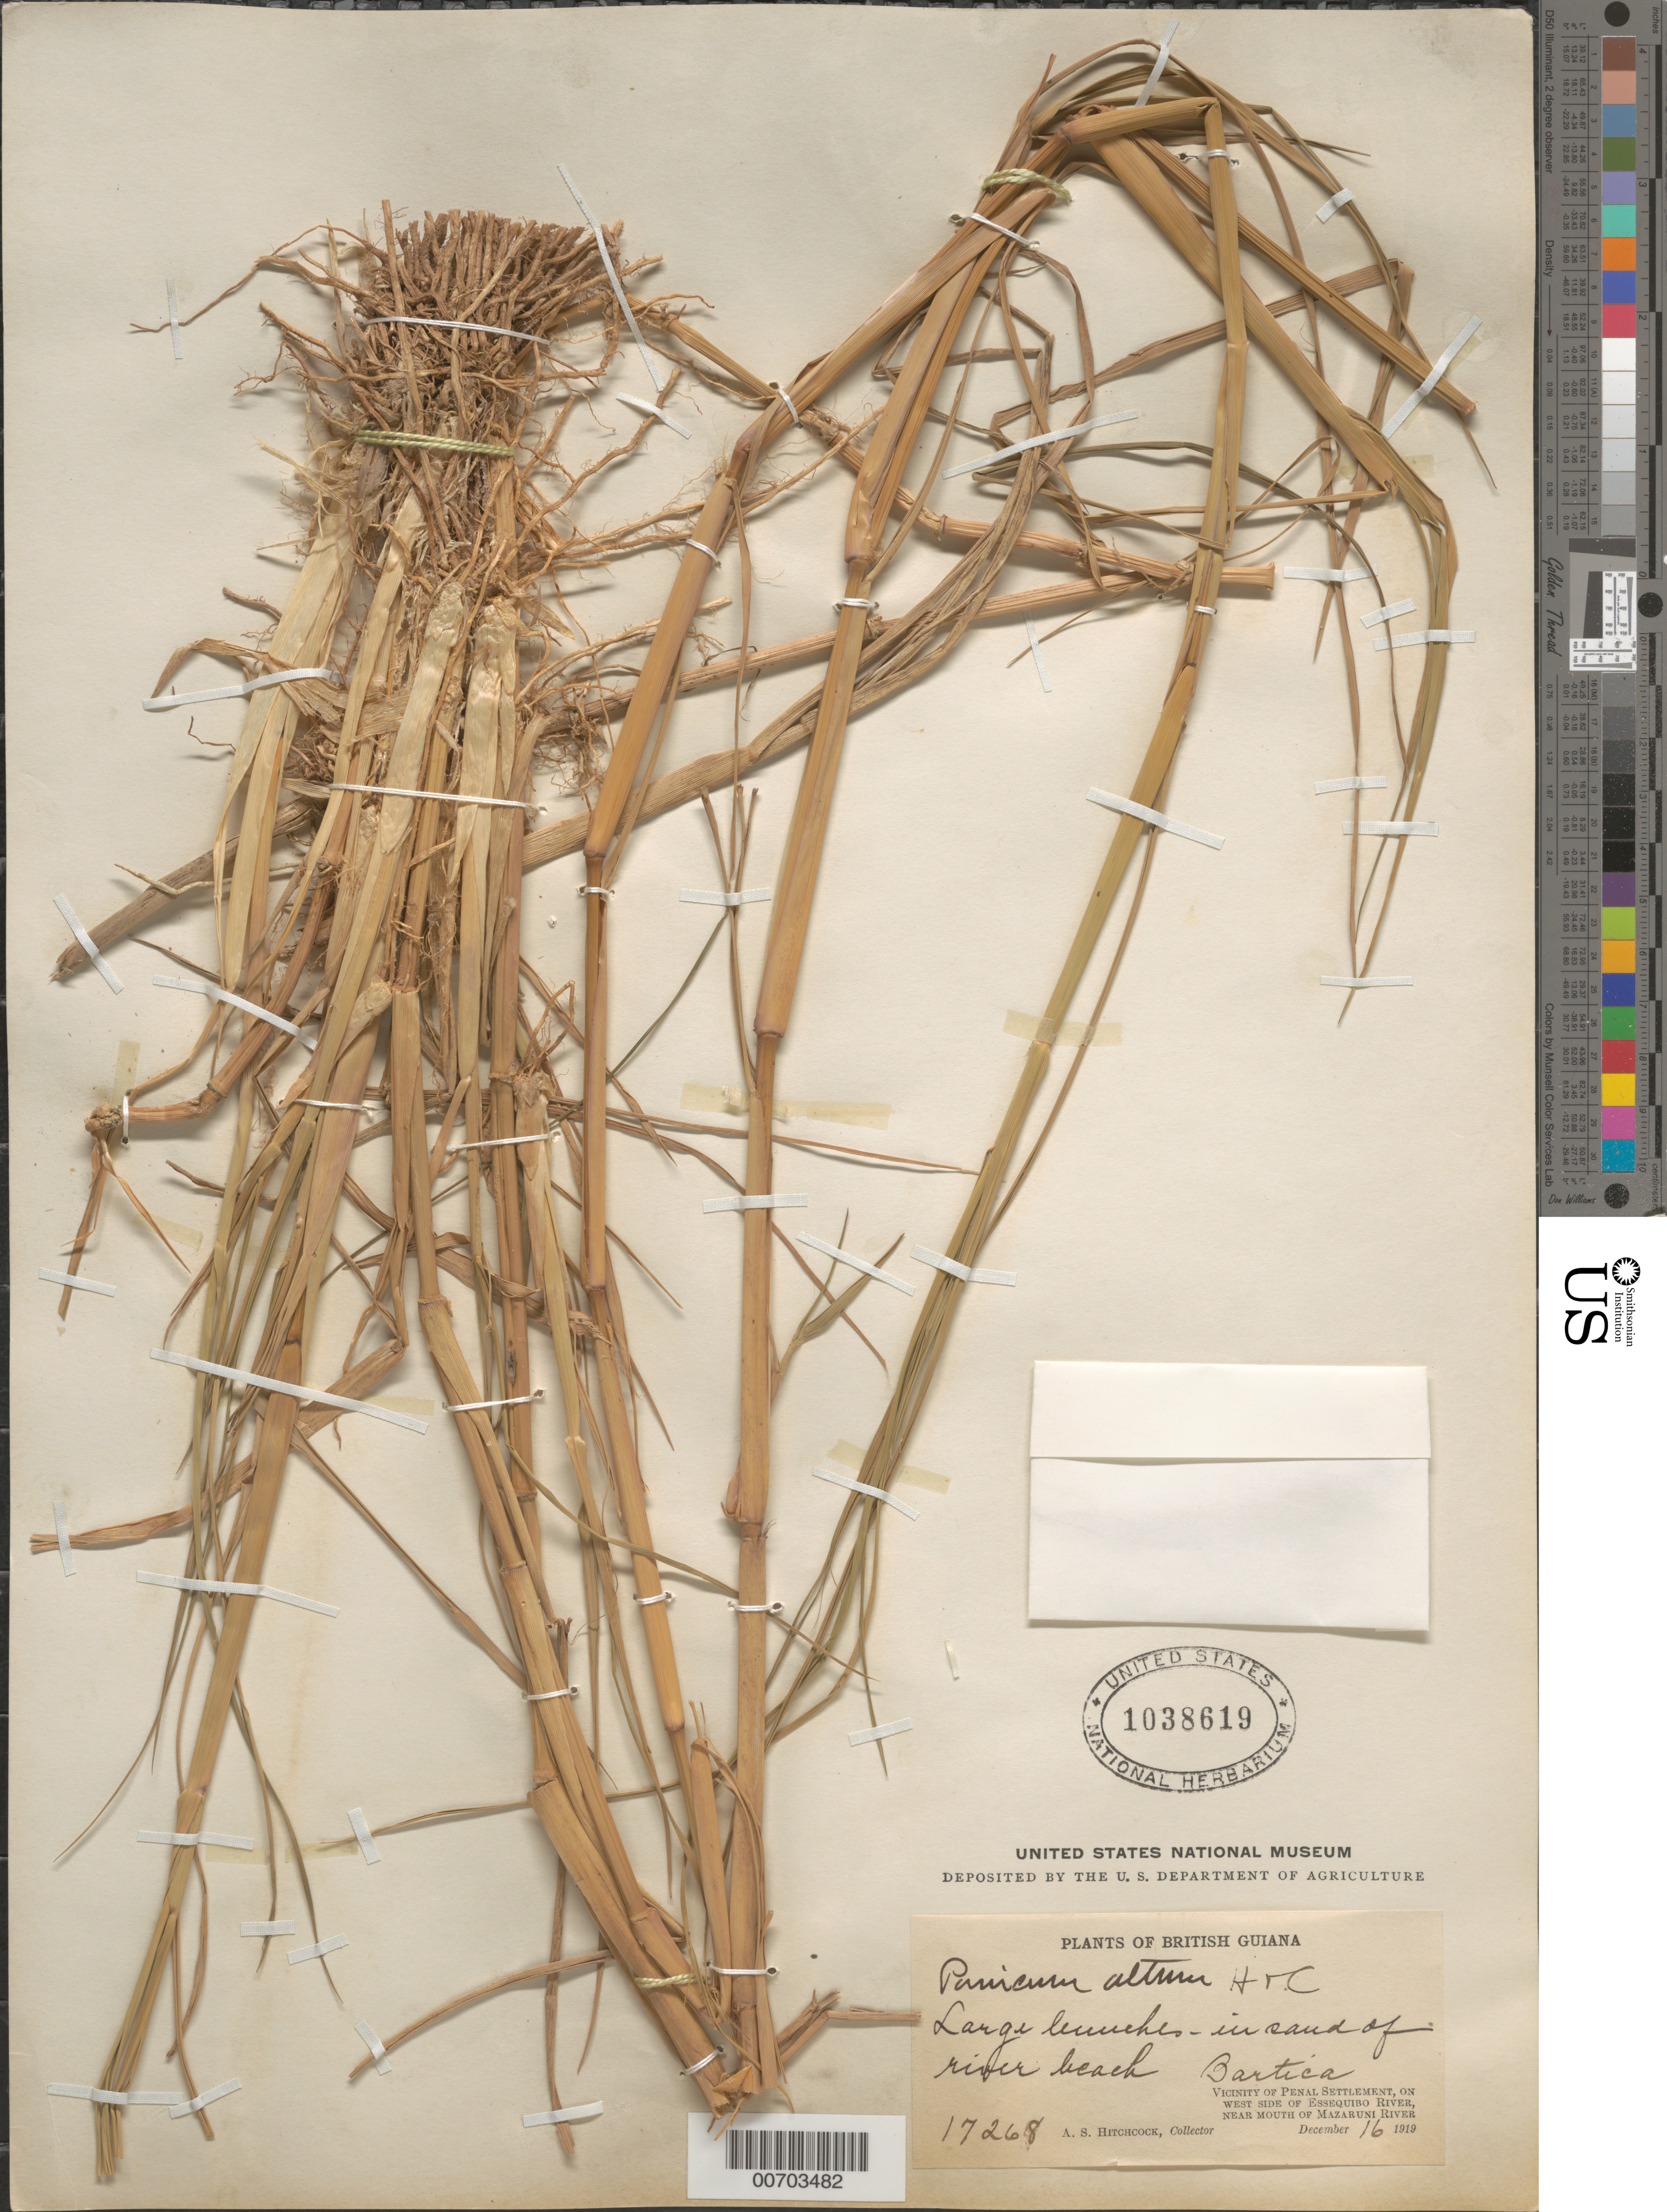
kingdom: Plantae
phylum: Tracheophyta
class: Liliopsida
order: Poales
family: Poaceae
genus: Panicum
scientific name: Panicum altum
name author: Hitchc. & Chase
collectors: A. S. Hitchcock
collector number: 17268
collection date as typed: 16-Dec-19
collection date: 1919-12-16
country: Guyana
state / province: Cuyuni-Mazaruni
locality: Penal Settlement, vic., on W side of Essequibo River, near mouth of Mazaruni River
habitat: Sand on river beach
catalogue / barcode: US 1038619